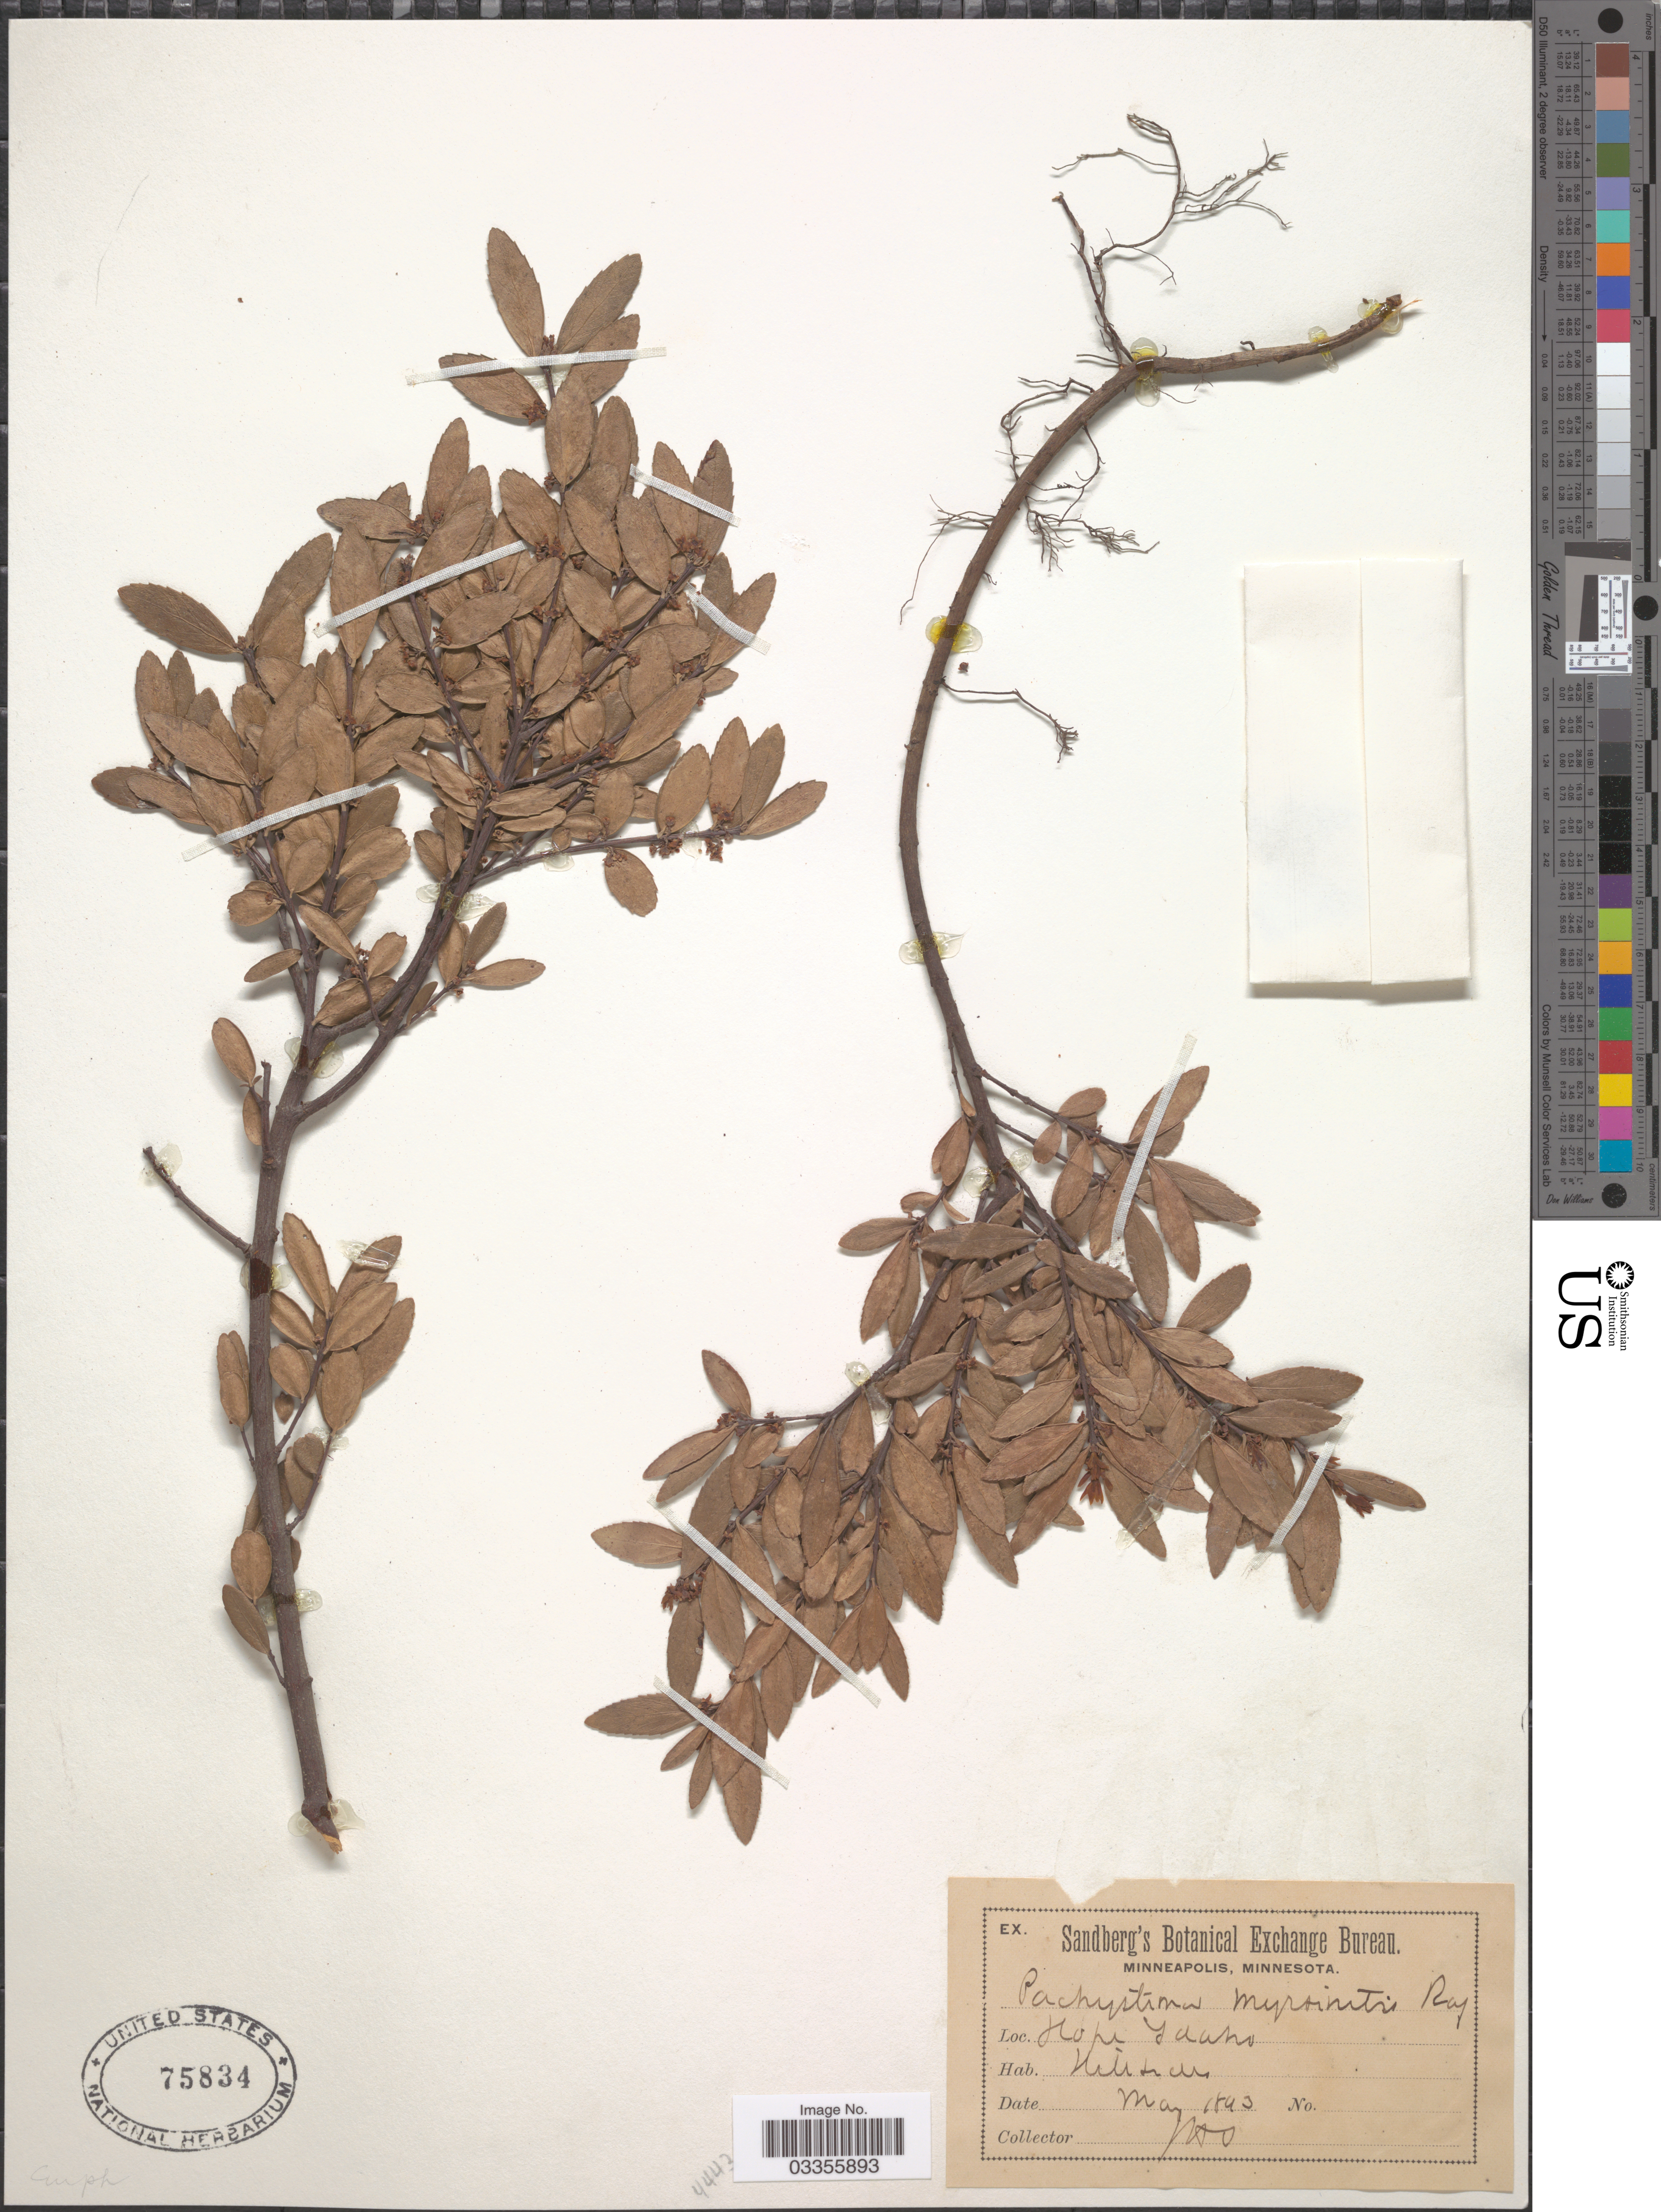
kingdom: Plantae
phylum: Tracheophyta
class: Magnoliopsida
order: Celastrales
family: Celastraceae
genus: Paxistima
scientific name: Paxistima myrsinites subsp. myrsinites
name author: (Pursh) Raf.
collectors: J. H. Sandberg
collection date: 1893-05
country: United States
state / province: Idaho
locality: Hope.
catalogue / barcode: US 75834